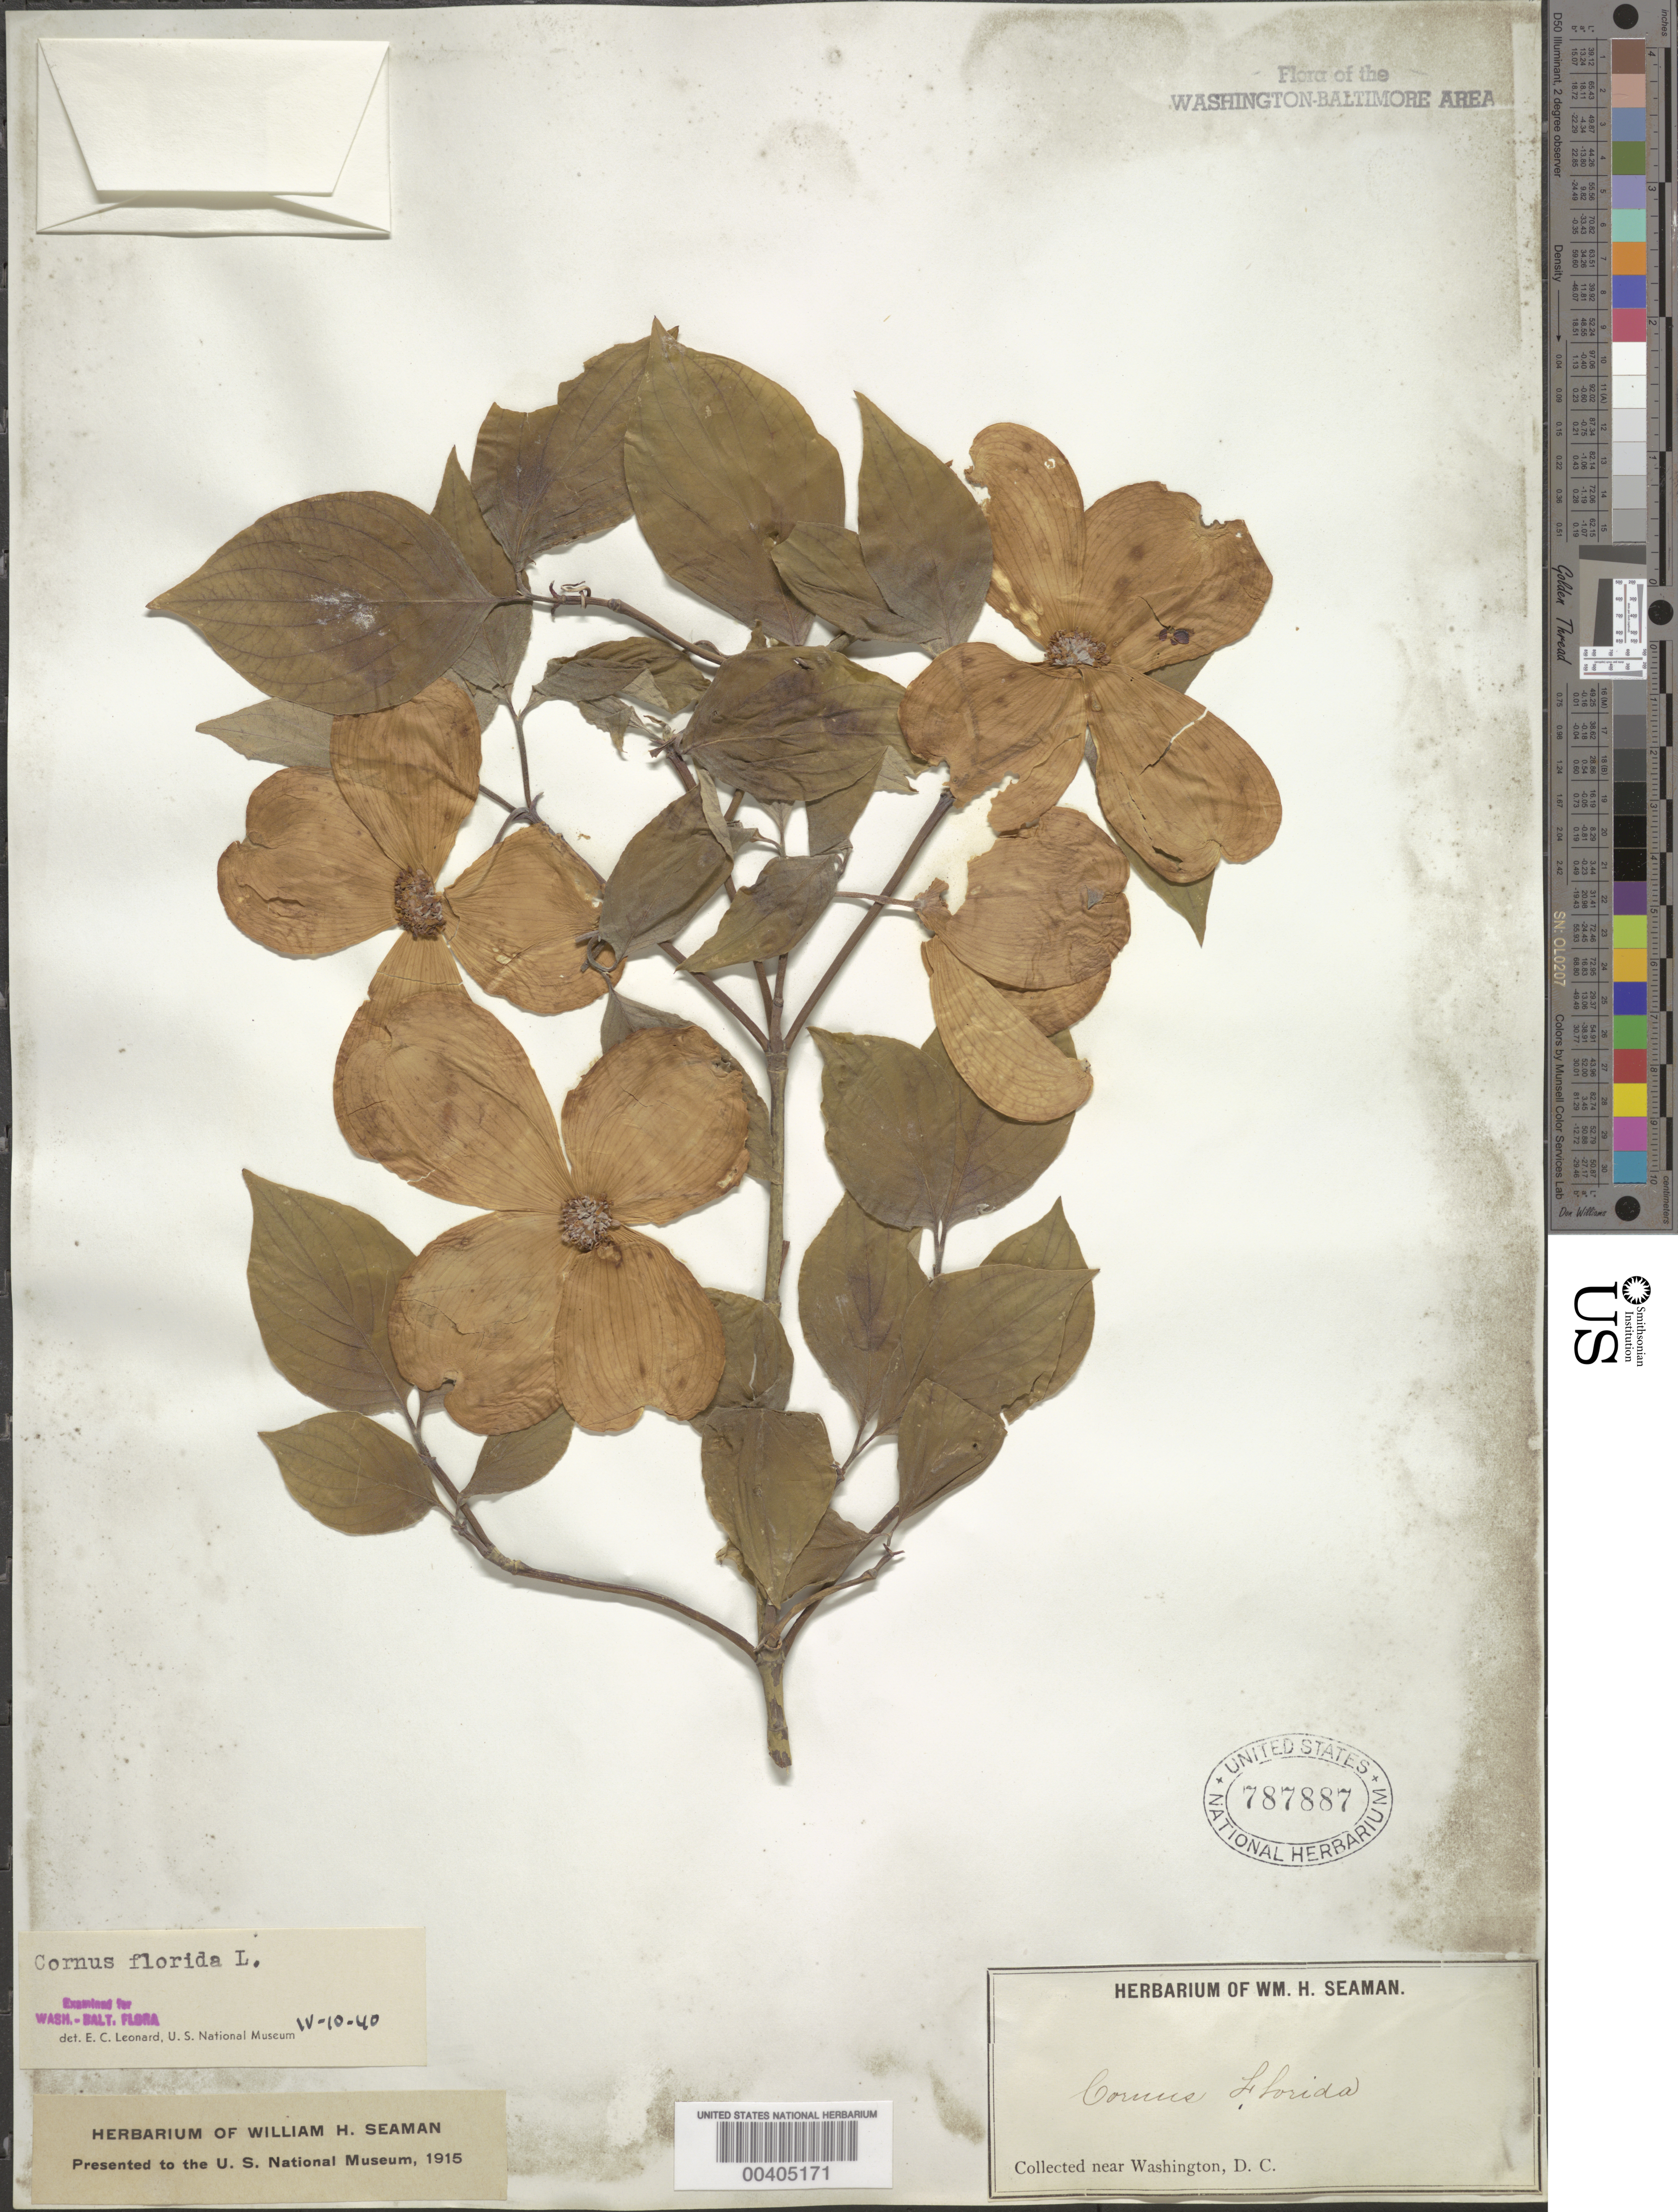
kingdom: Plantae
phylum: Tracheophyta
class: Magnoliopsida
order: Cornales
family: Cornaceae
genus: Cornus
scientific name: Cornus florida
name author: L.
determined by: Leonard, Emery C., (US)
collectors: W. Seaman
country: United States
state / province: District of Columbia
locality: Near Washington, D.C.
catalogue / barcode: US 787887